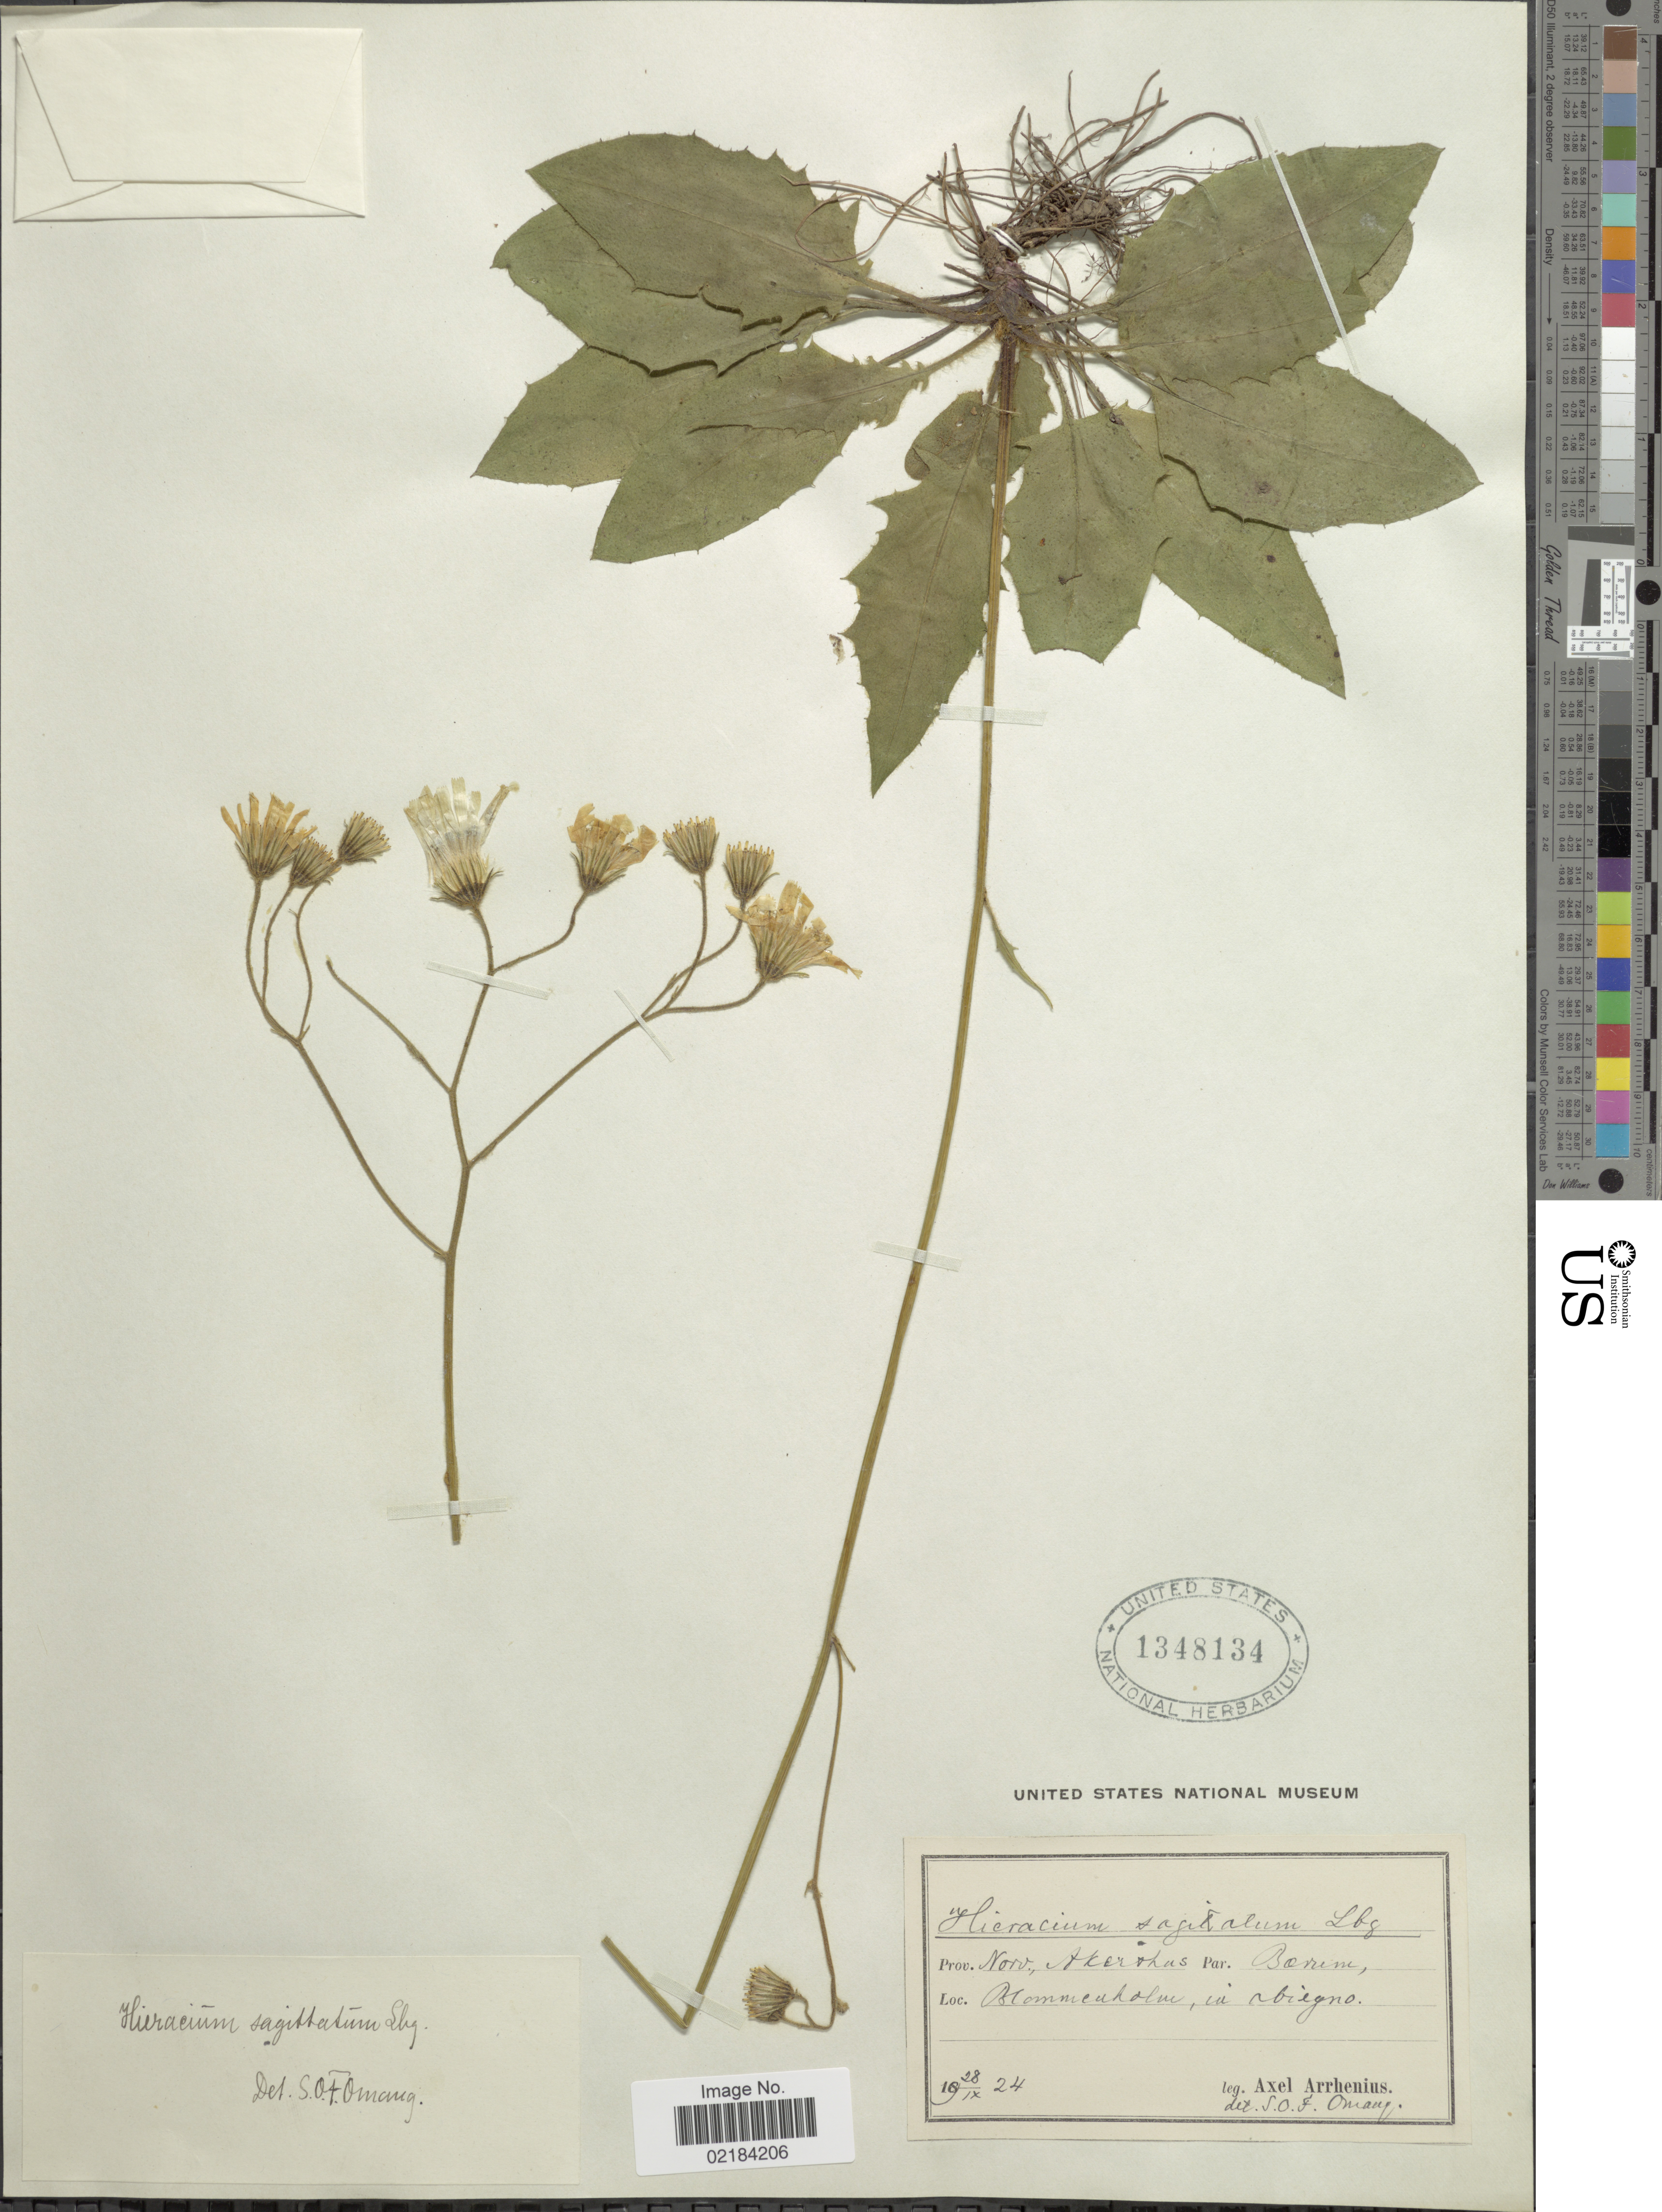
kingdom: Plantae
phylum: Tracheophyta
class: Magnoliopsida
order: Asterales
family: Asteraceae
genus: Hieracium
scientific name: Hieracium oistophyllum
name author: Pugsley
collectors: S. Arrhenius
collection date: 1924-09-28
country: Norway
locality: Akershus, par, Bærum, Blommenholm, in abiegno.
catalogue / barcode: US 1348134